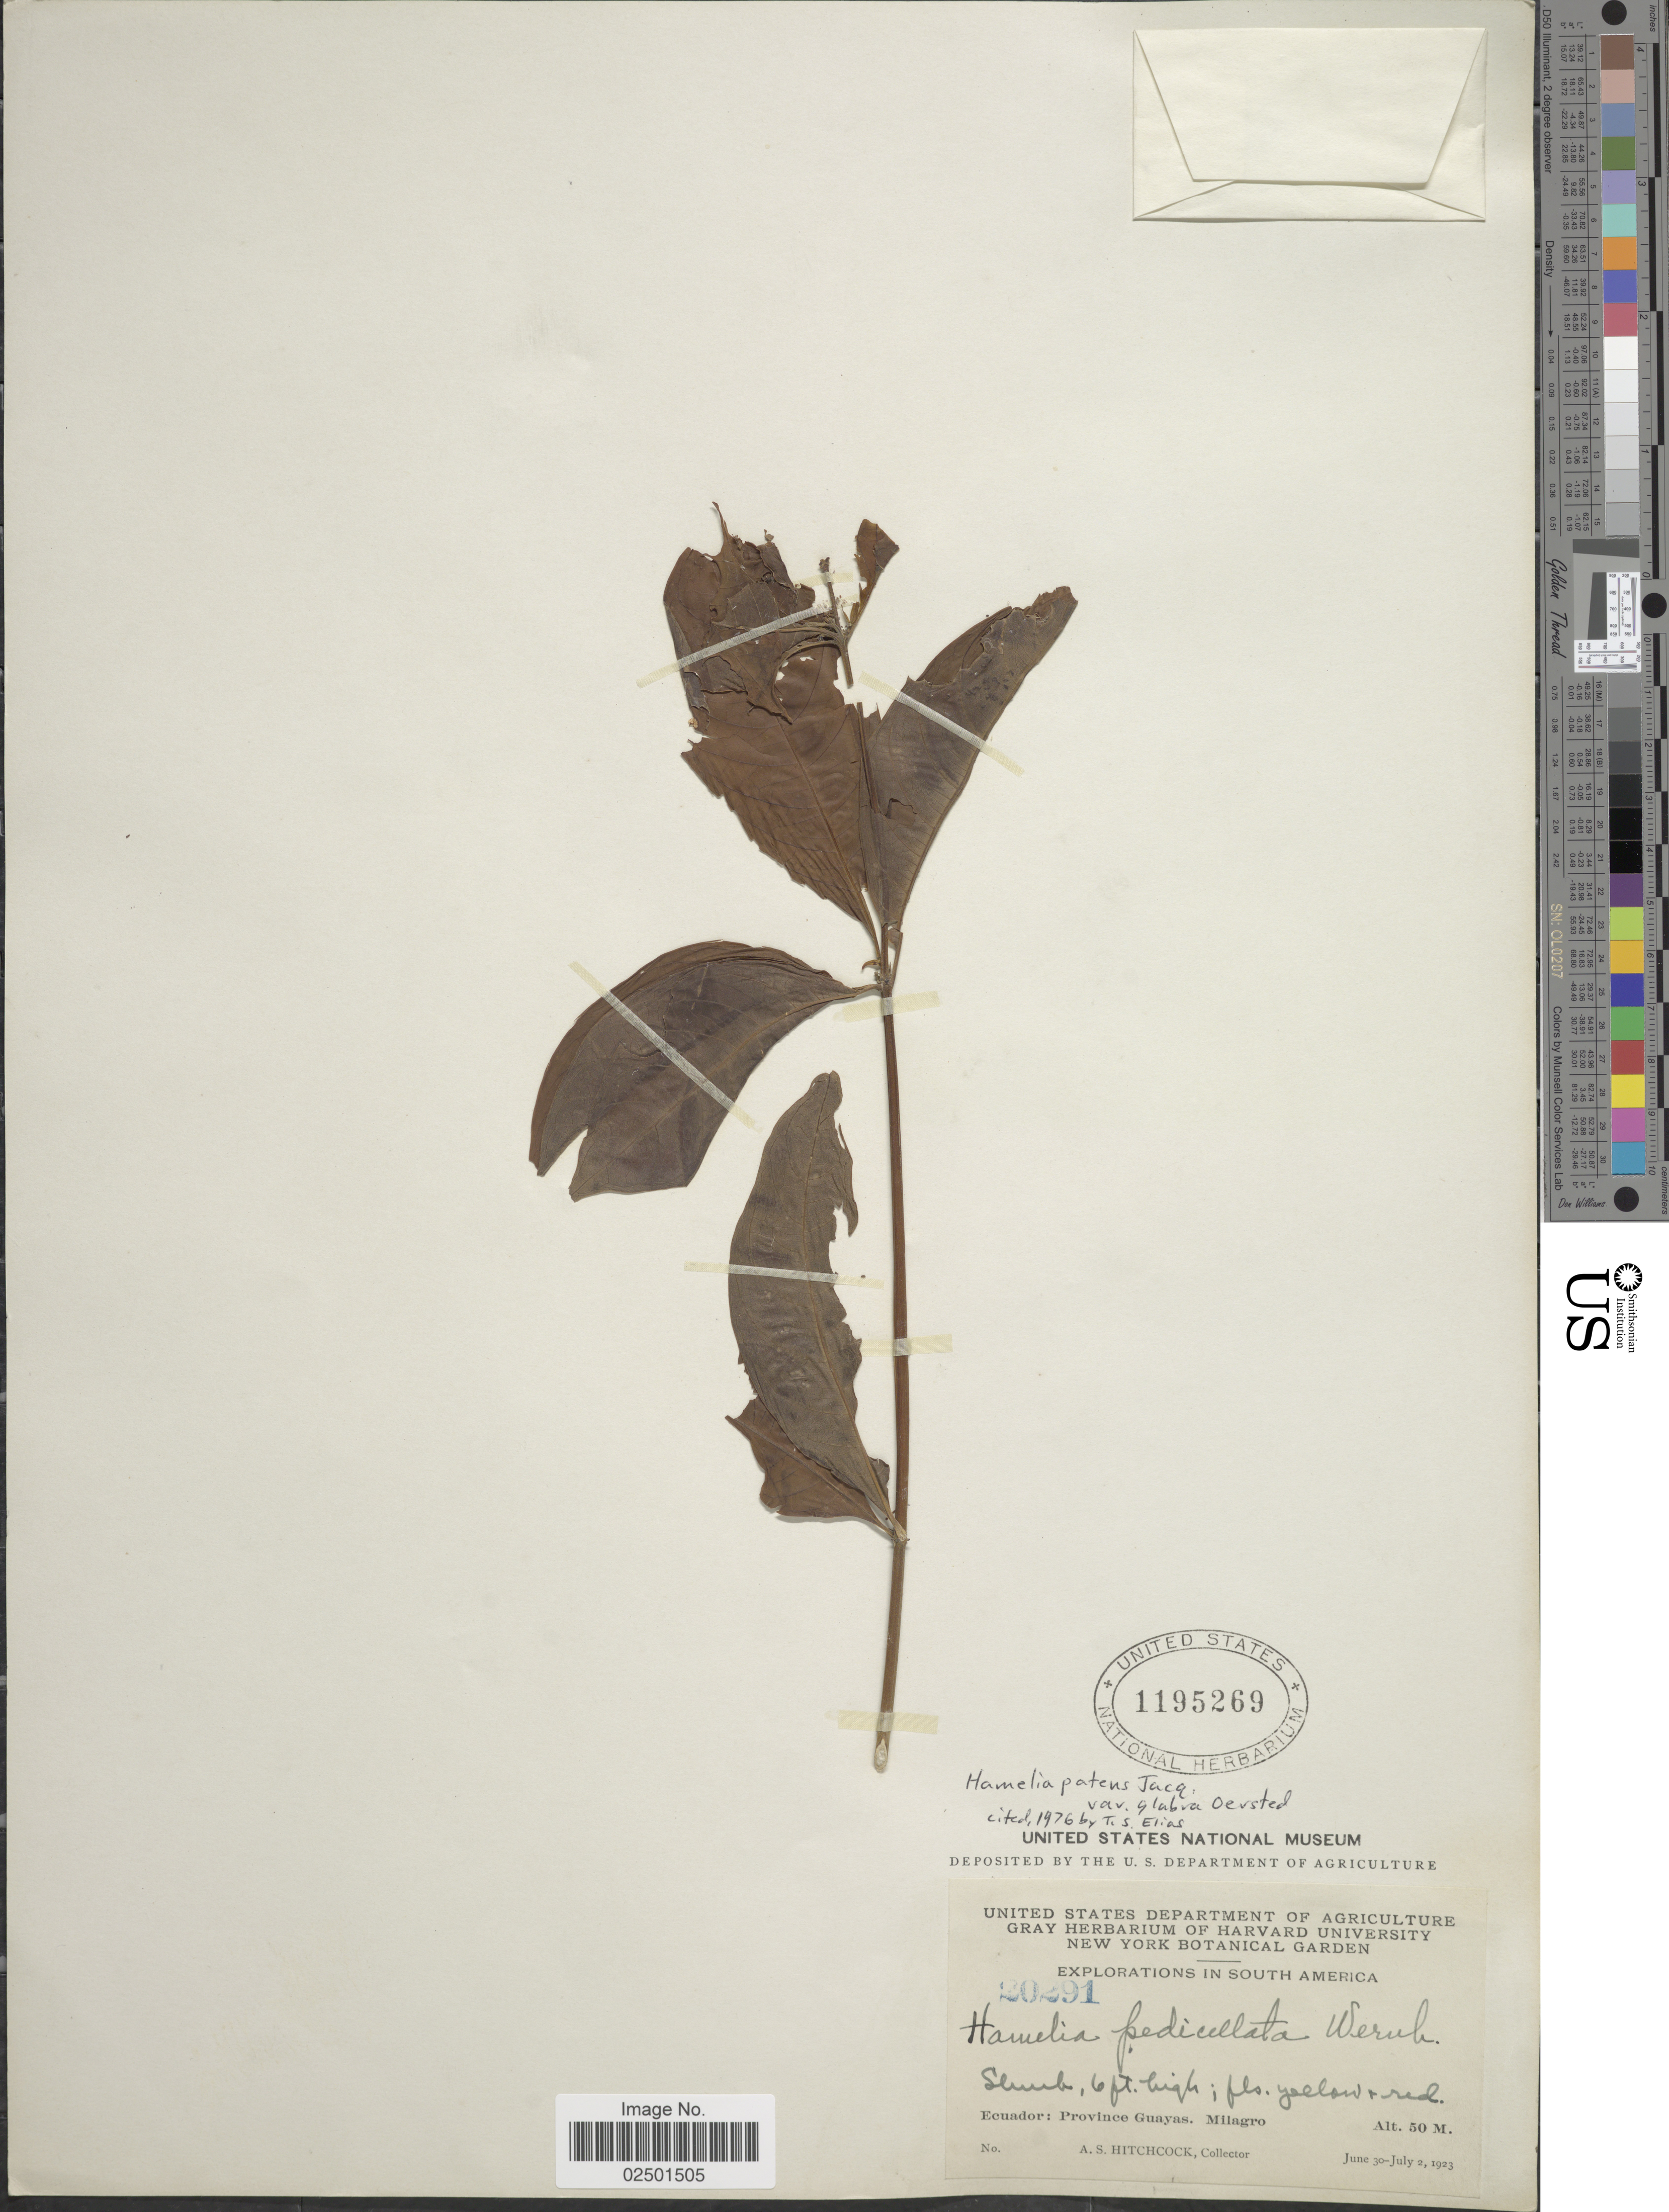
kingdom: Plantae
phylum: Tracheophyta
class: Magnoliopsida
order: Gentianales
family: Rubiaceae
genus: Hamelia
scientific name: Hamelia patens var. glabra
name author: Oerst.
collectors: A. S. Hitchcock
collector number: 20291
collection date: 1923-06-30/1923-07-02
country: Ecuador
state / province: Guayas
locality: Milagro.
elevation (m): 50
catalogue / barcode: US 1195269